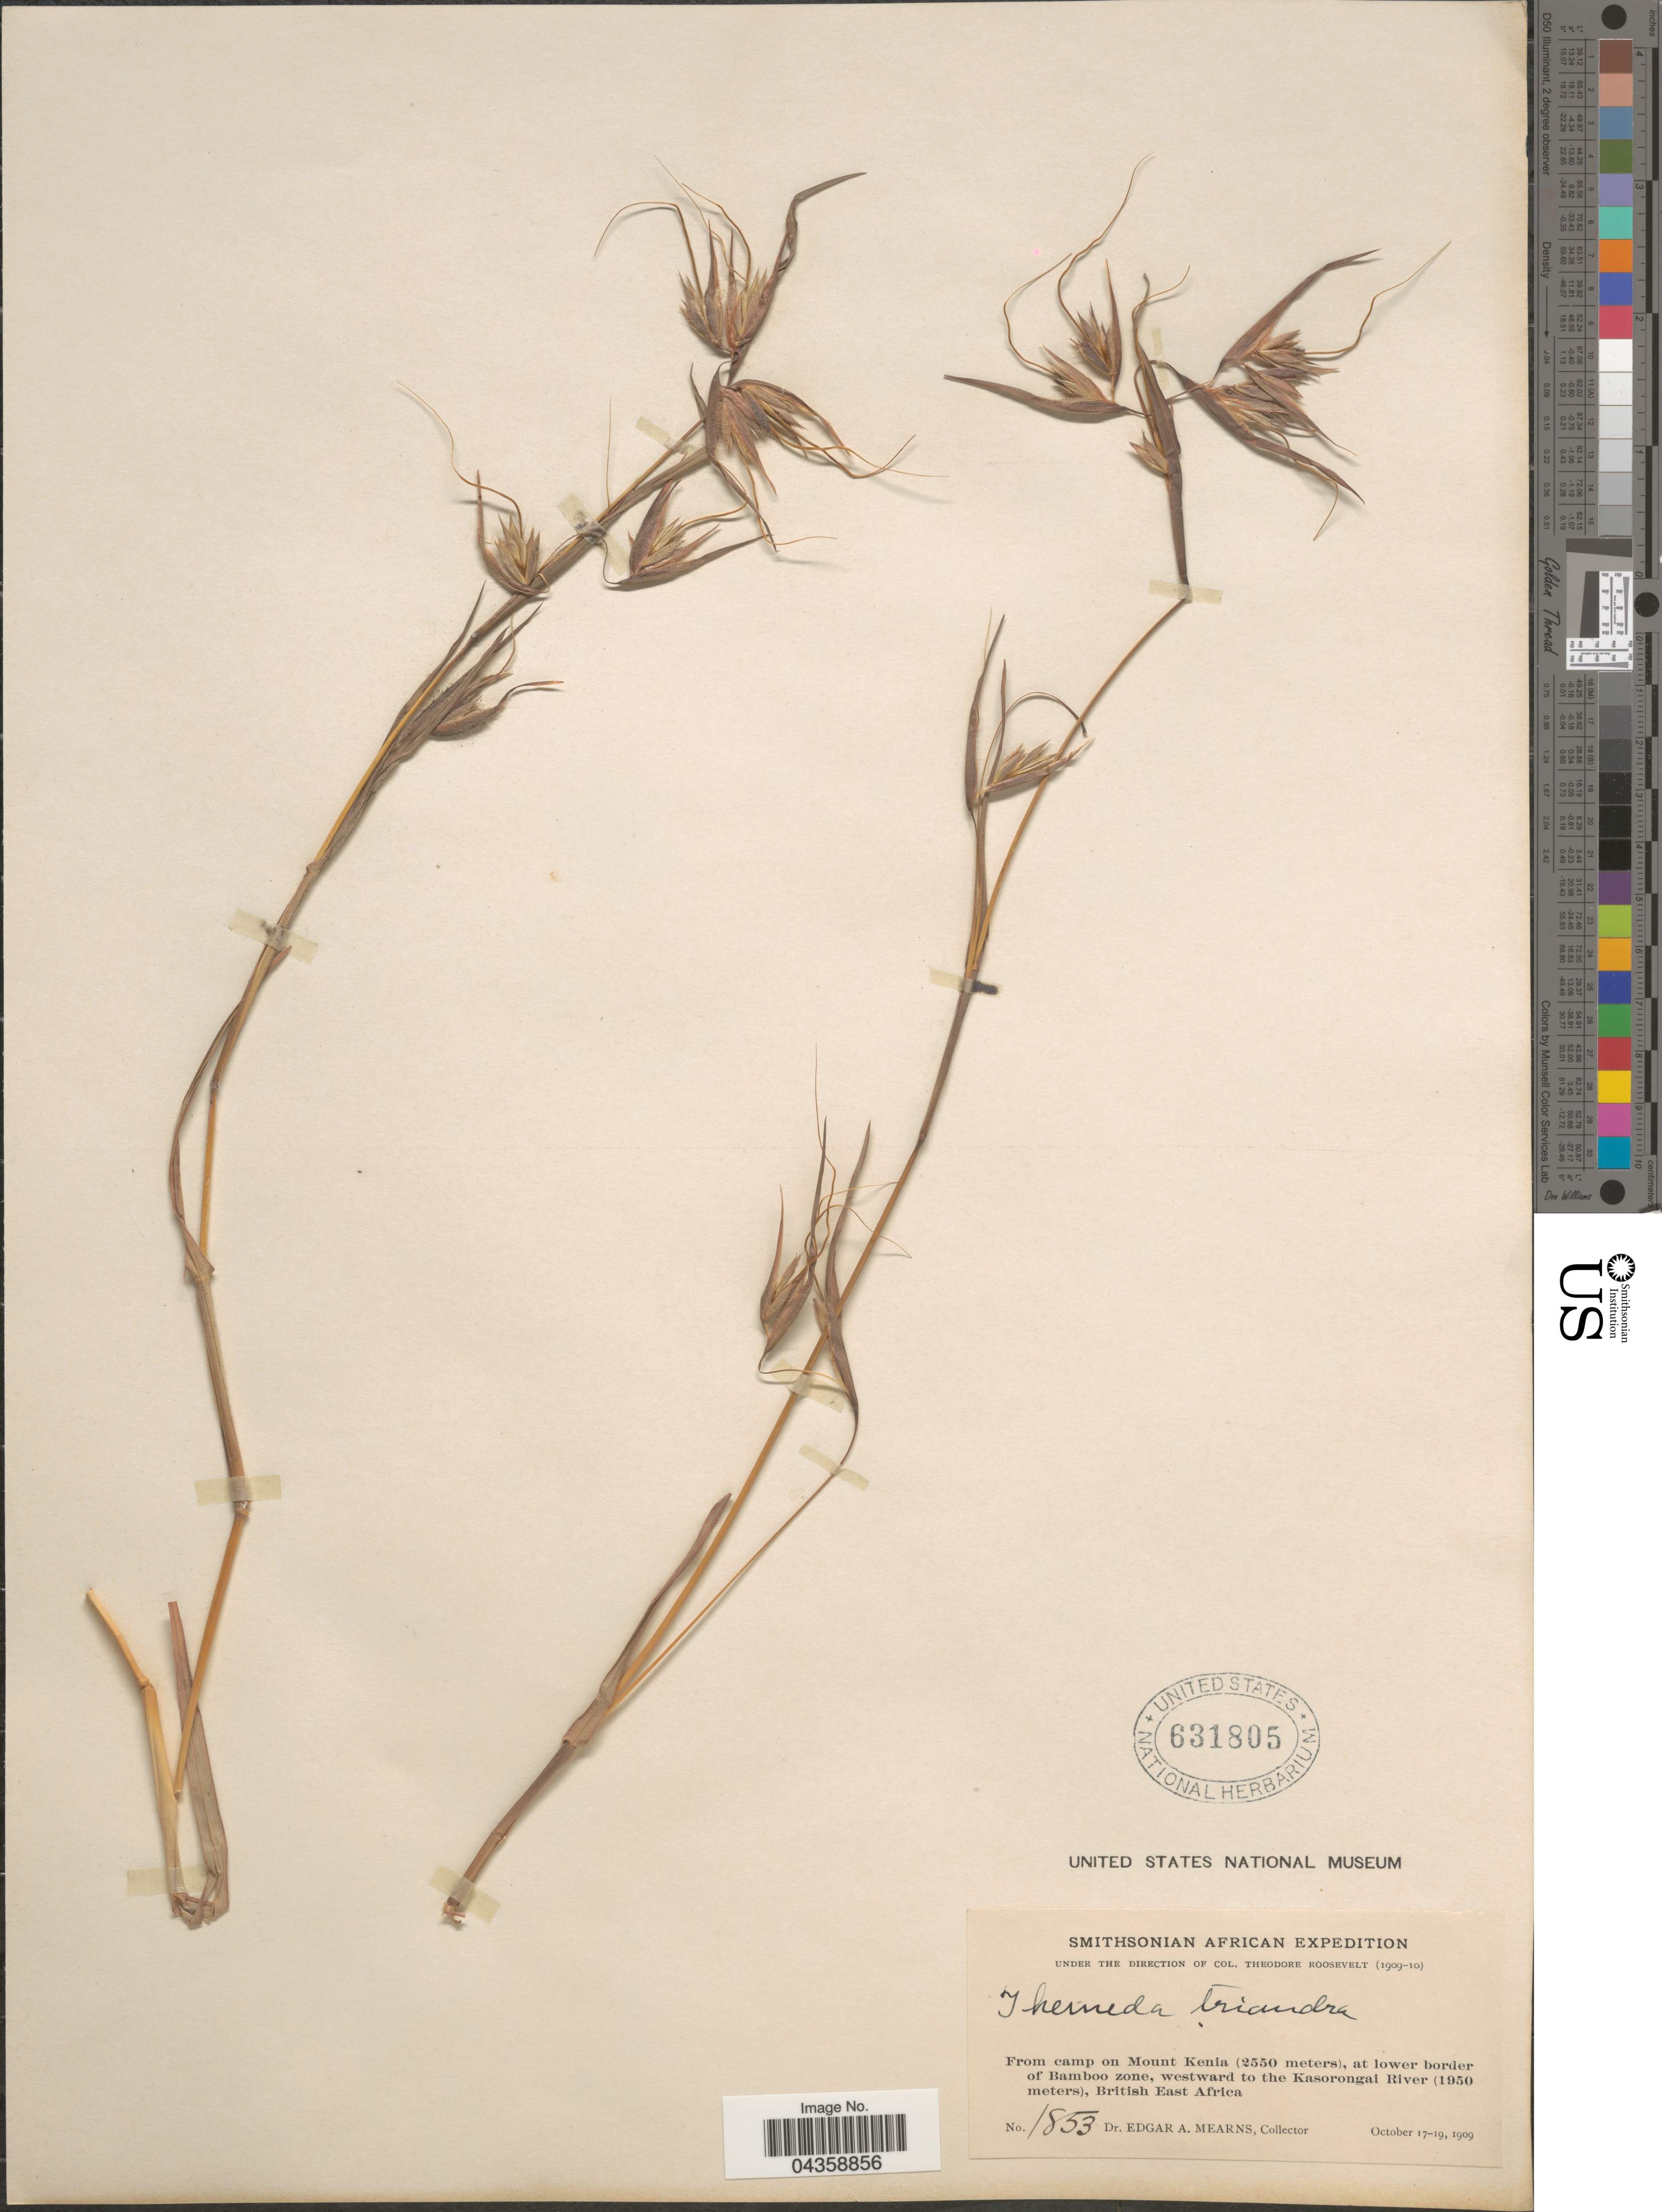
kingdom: Plantae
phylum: Tracheophyta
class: Liliopsida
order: Poales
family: Poaceae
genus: Themeda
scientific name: Themeda triandra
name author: Forssk.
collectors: E. A. Mearns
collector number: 1853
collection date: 1909-10-17/1909-10-19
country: Kenya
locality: Smithsonian African Expedition. From camp on Mount Kenia, at lower border of Bamboo zone, westward to the Kasorongai River, British East Africa.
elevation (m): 1950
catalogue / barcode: US 631805